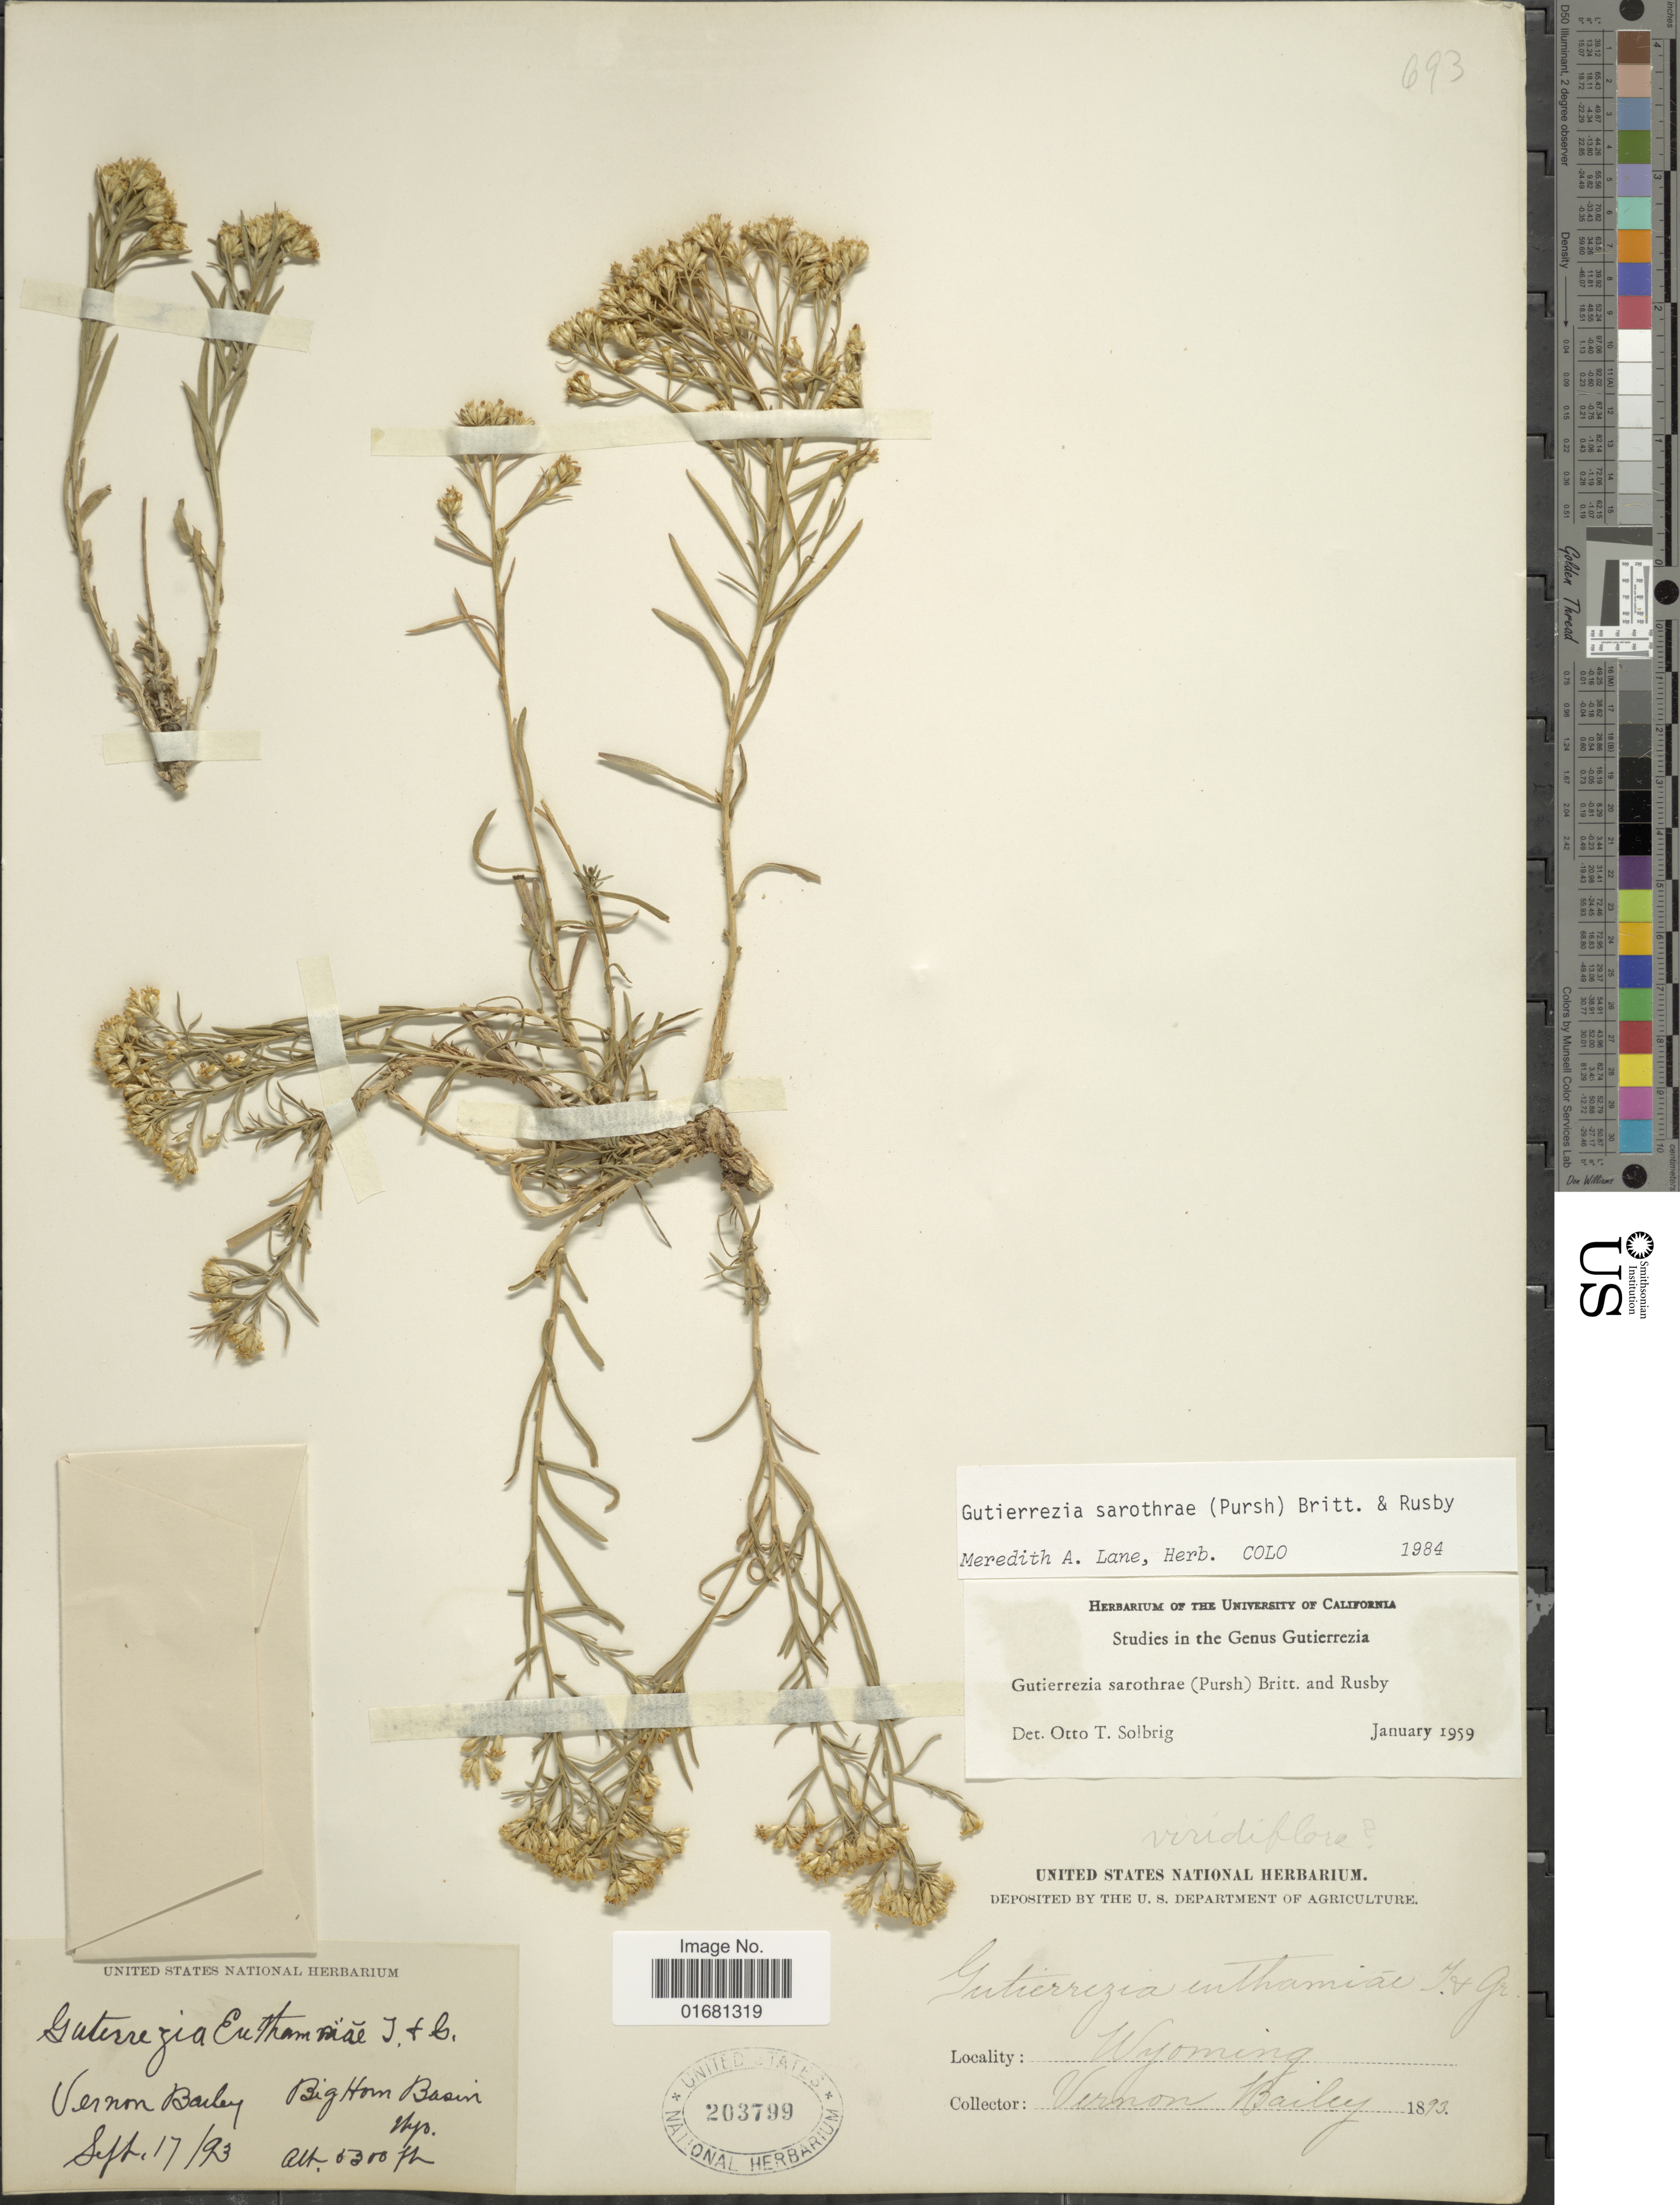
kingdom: Plantae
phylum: Tracheophyta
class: Magnoliopsida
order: Asterales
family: Asteraceae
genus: Gutierrezia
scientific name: Gutierrezia sarothrae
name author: (Pursh) Britton & Rusby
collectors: V. O. Bailey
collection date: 1893-09-17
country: United States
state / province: Wyoming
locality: Big Horn Basin.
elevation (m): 1615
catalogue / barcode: US 203799